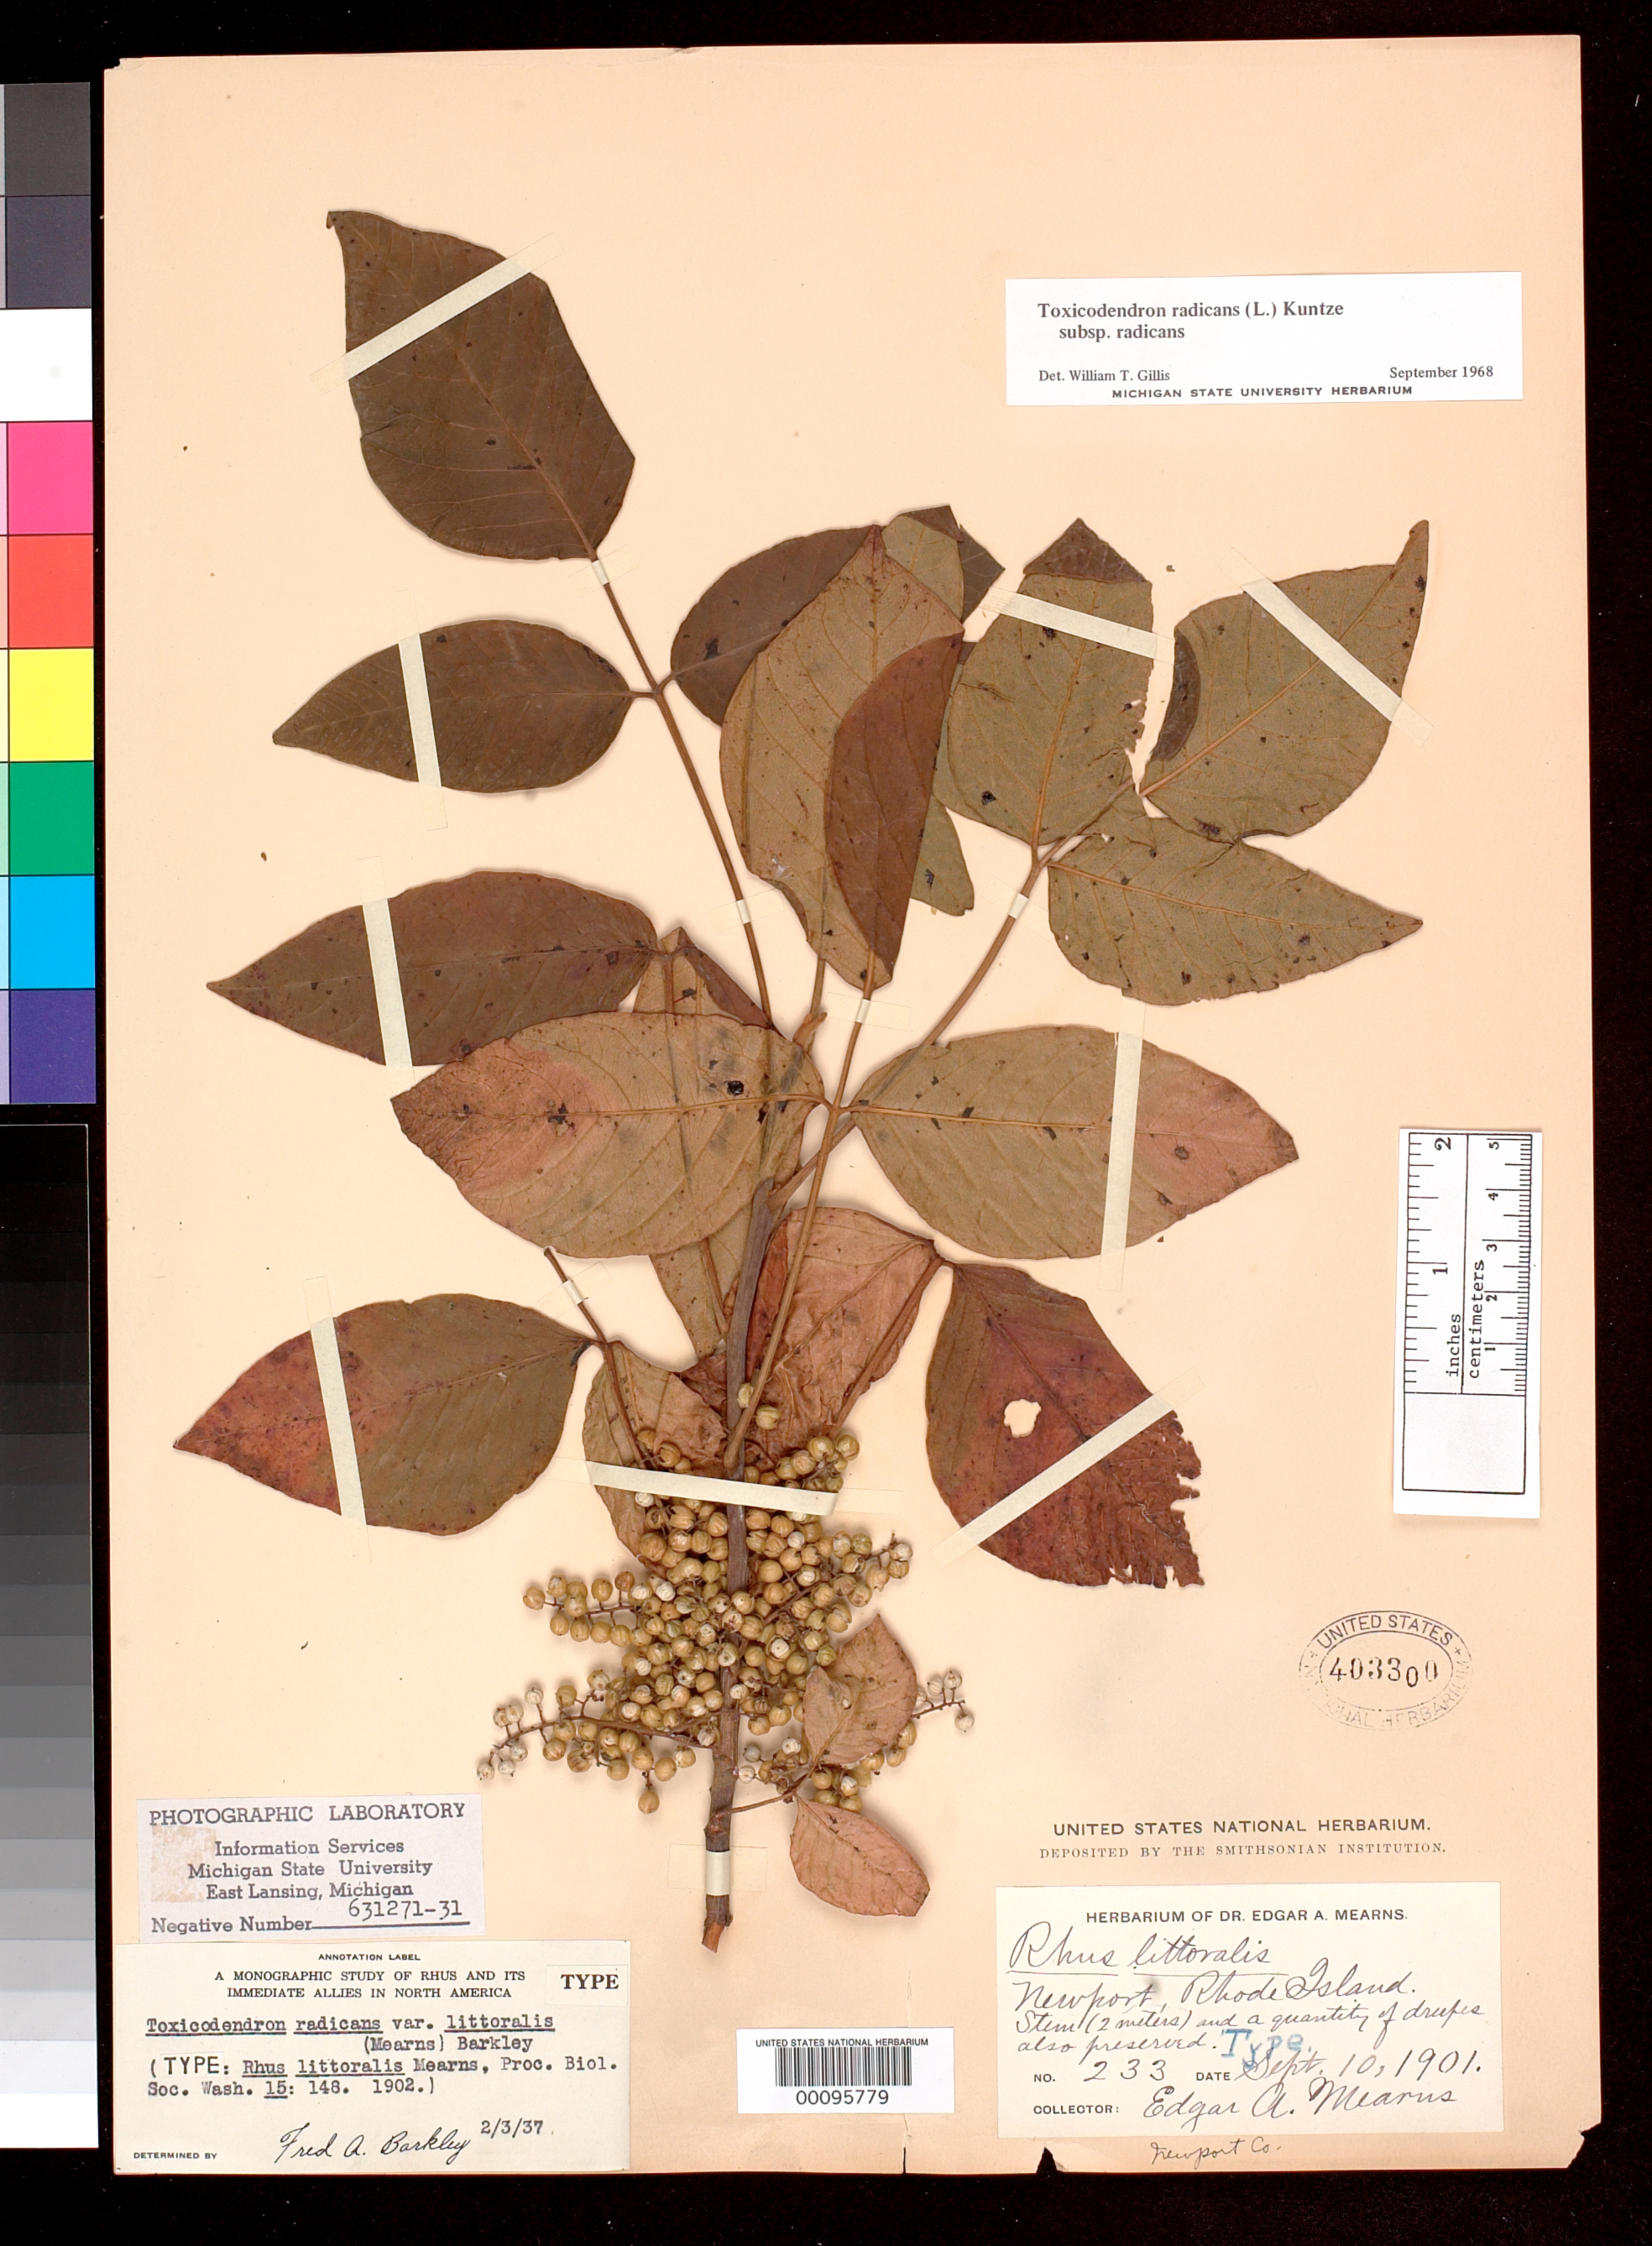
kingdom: Plantae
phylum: Tracheophyta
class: Magnoliopsida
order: Sapindales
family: Anacardiaceae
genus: Rhus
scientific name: Rhus littoralis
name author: Mearns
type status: Type Collection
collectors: E. A. Mearns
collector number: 233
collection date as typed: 23 Nov 1901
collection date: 1901-11-23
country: United States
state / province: Rhode Island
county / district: Newport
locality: Newport.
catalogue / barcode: US 403300